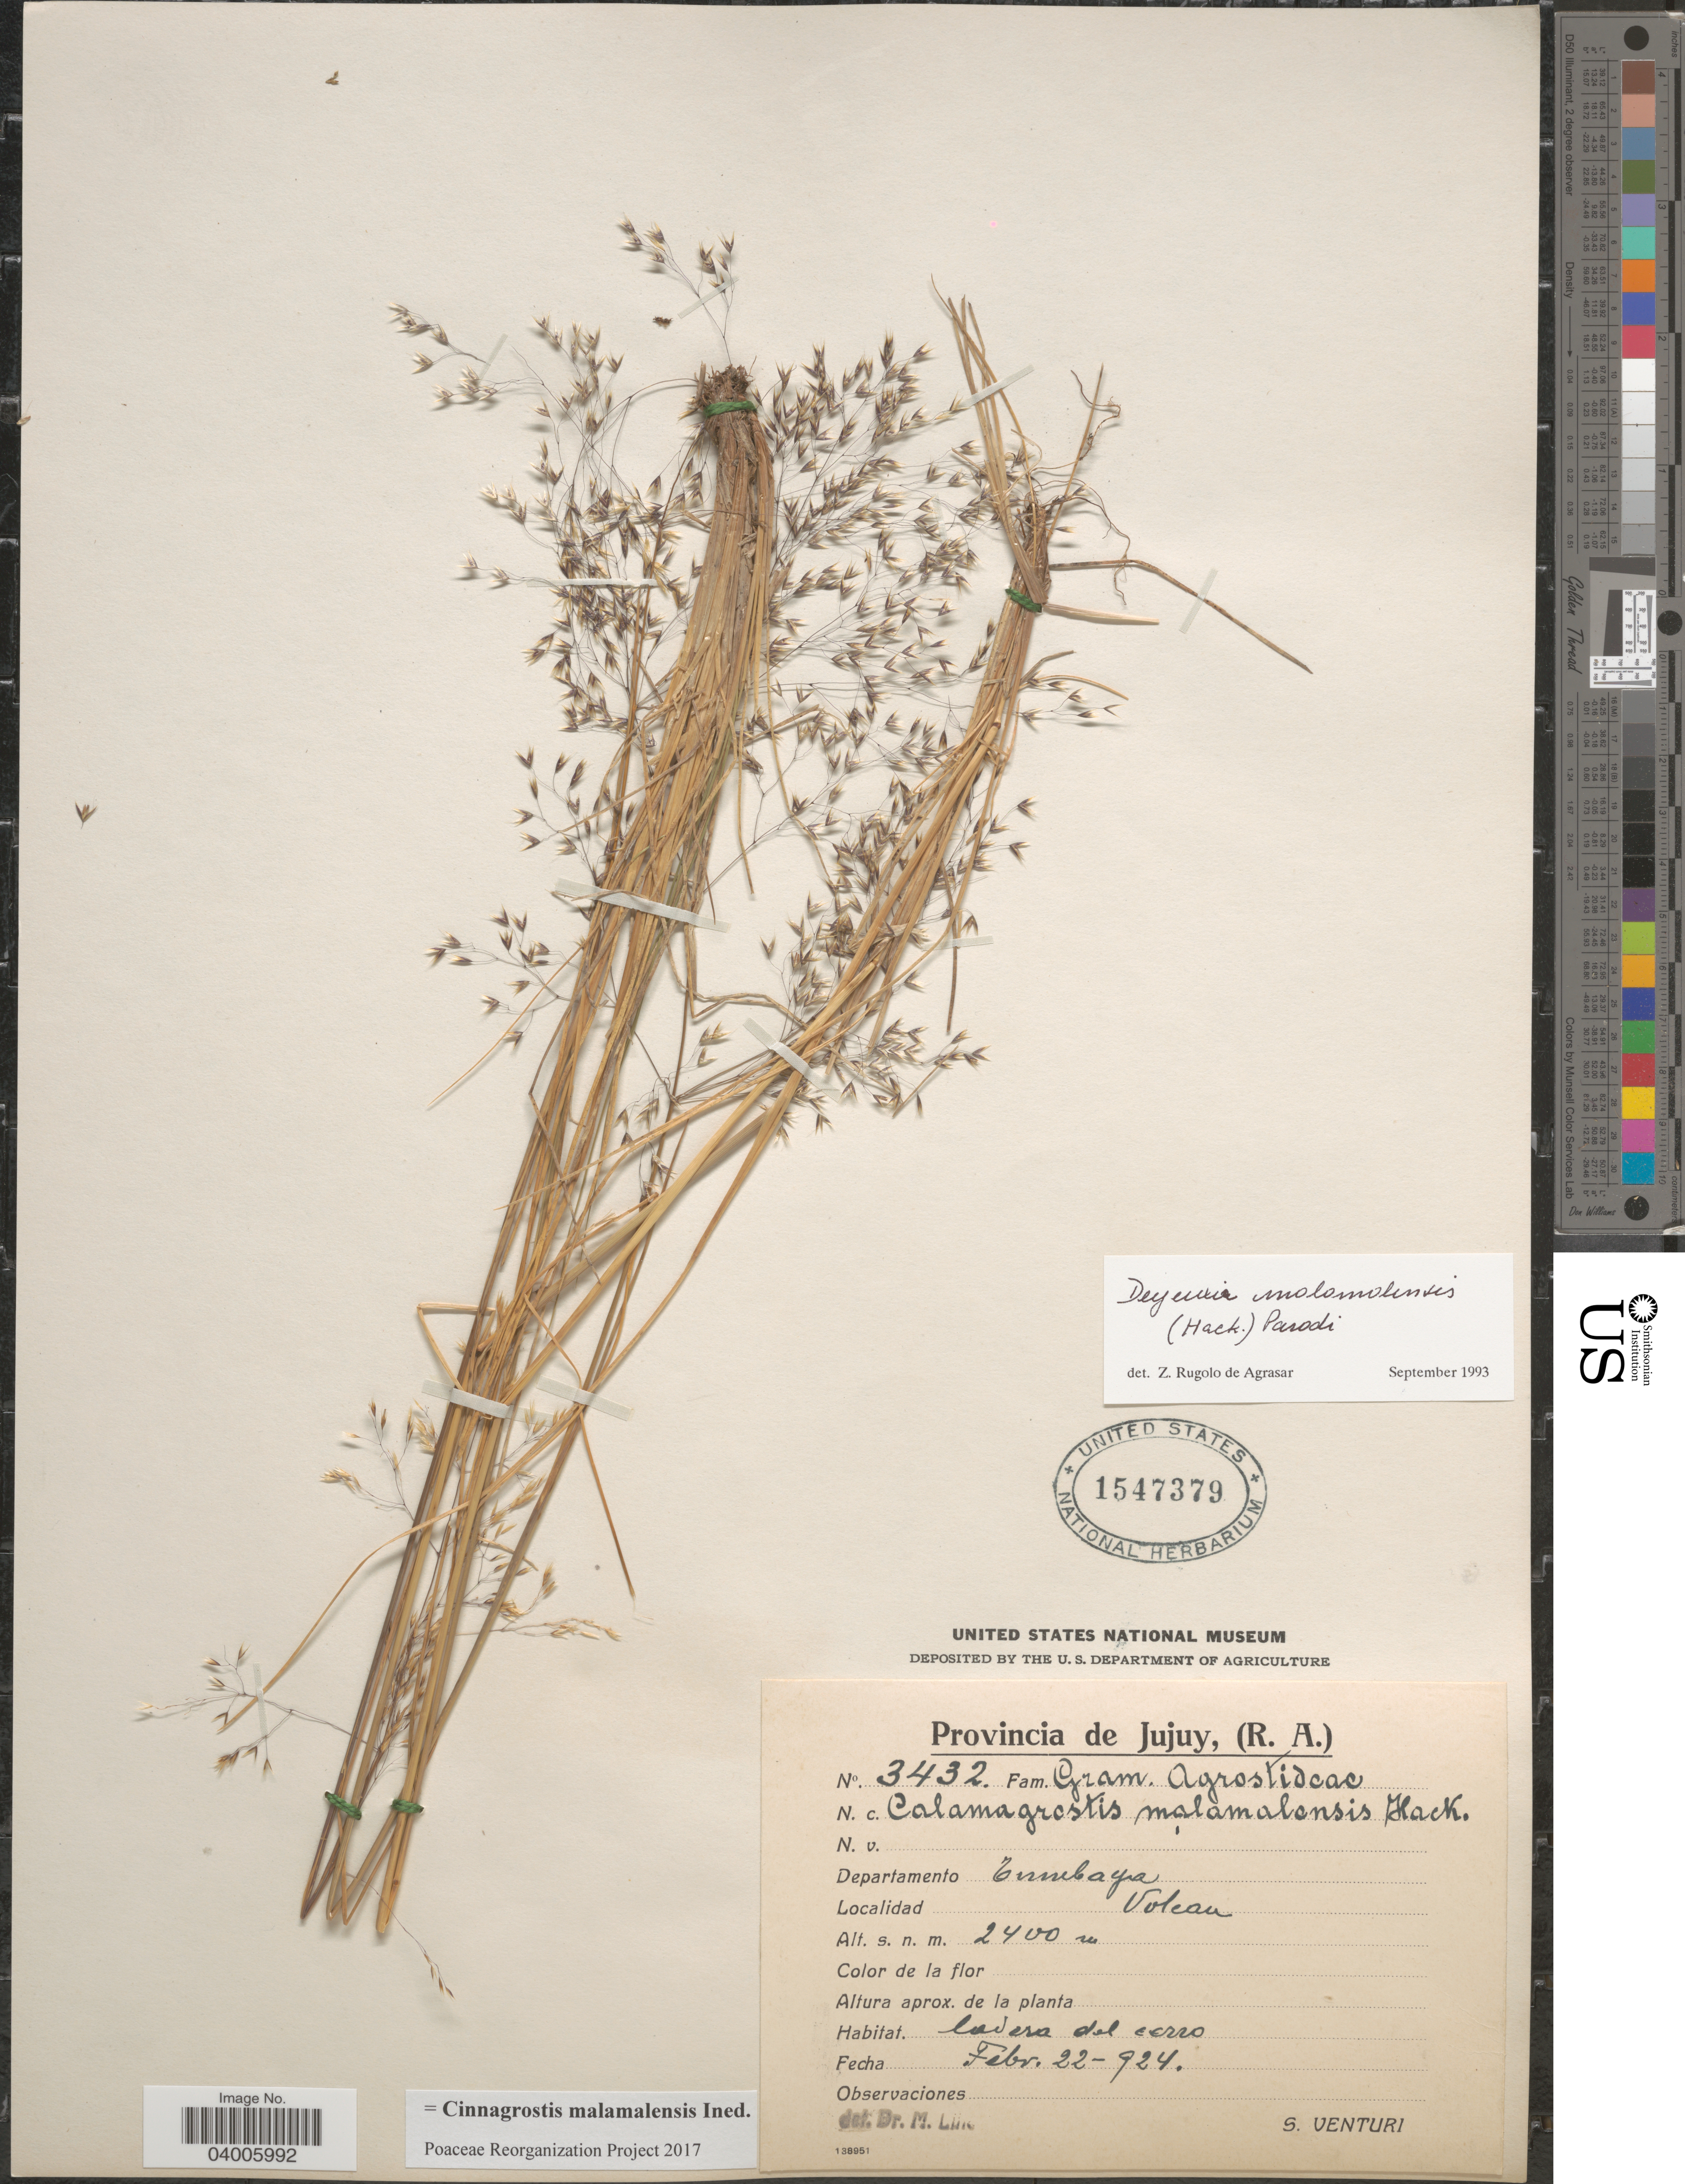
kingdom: Plantae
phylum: Tracheophyta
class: Liliopsida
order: Poales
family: Poaceae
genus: Cinnagrostis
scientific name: Cinnagrostis malamalensis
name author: (Hack.) P.M. Peterson et al.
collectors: S. Venturi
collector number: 3432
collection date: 1924-02-22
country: Argentina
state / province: Jujuy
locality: Departamento Cumbaya. Volcan.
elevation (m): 2400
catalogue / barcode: US 1547379